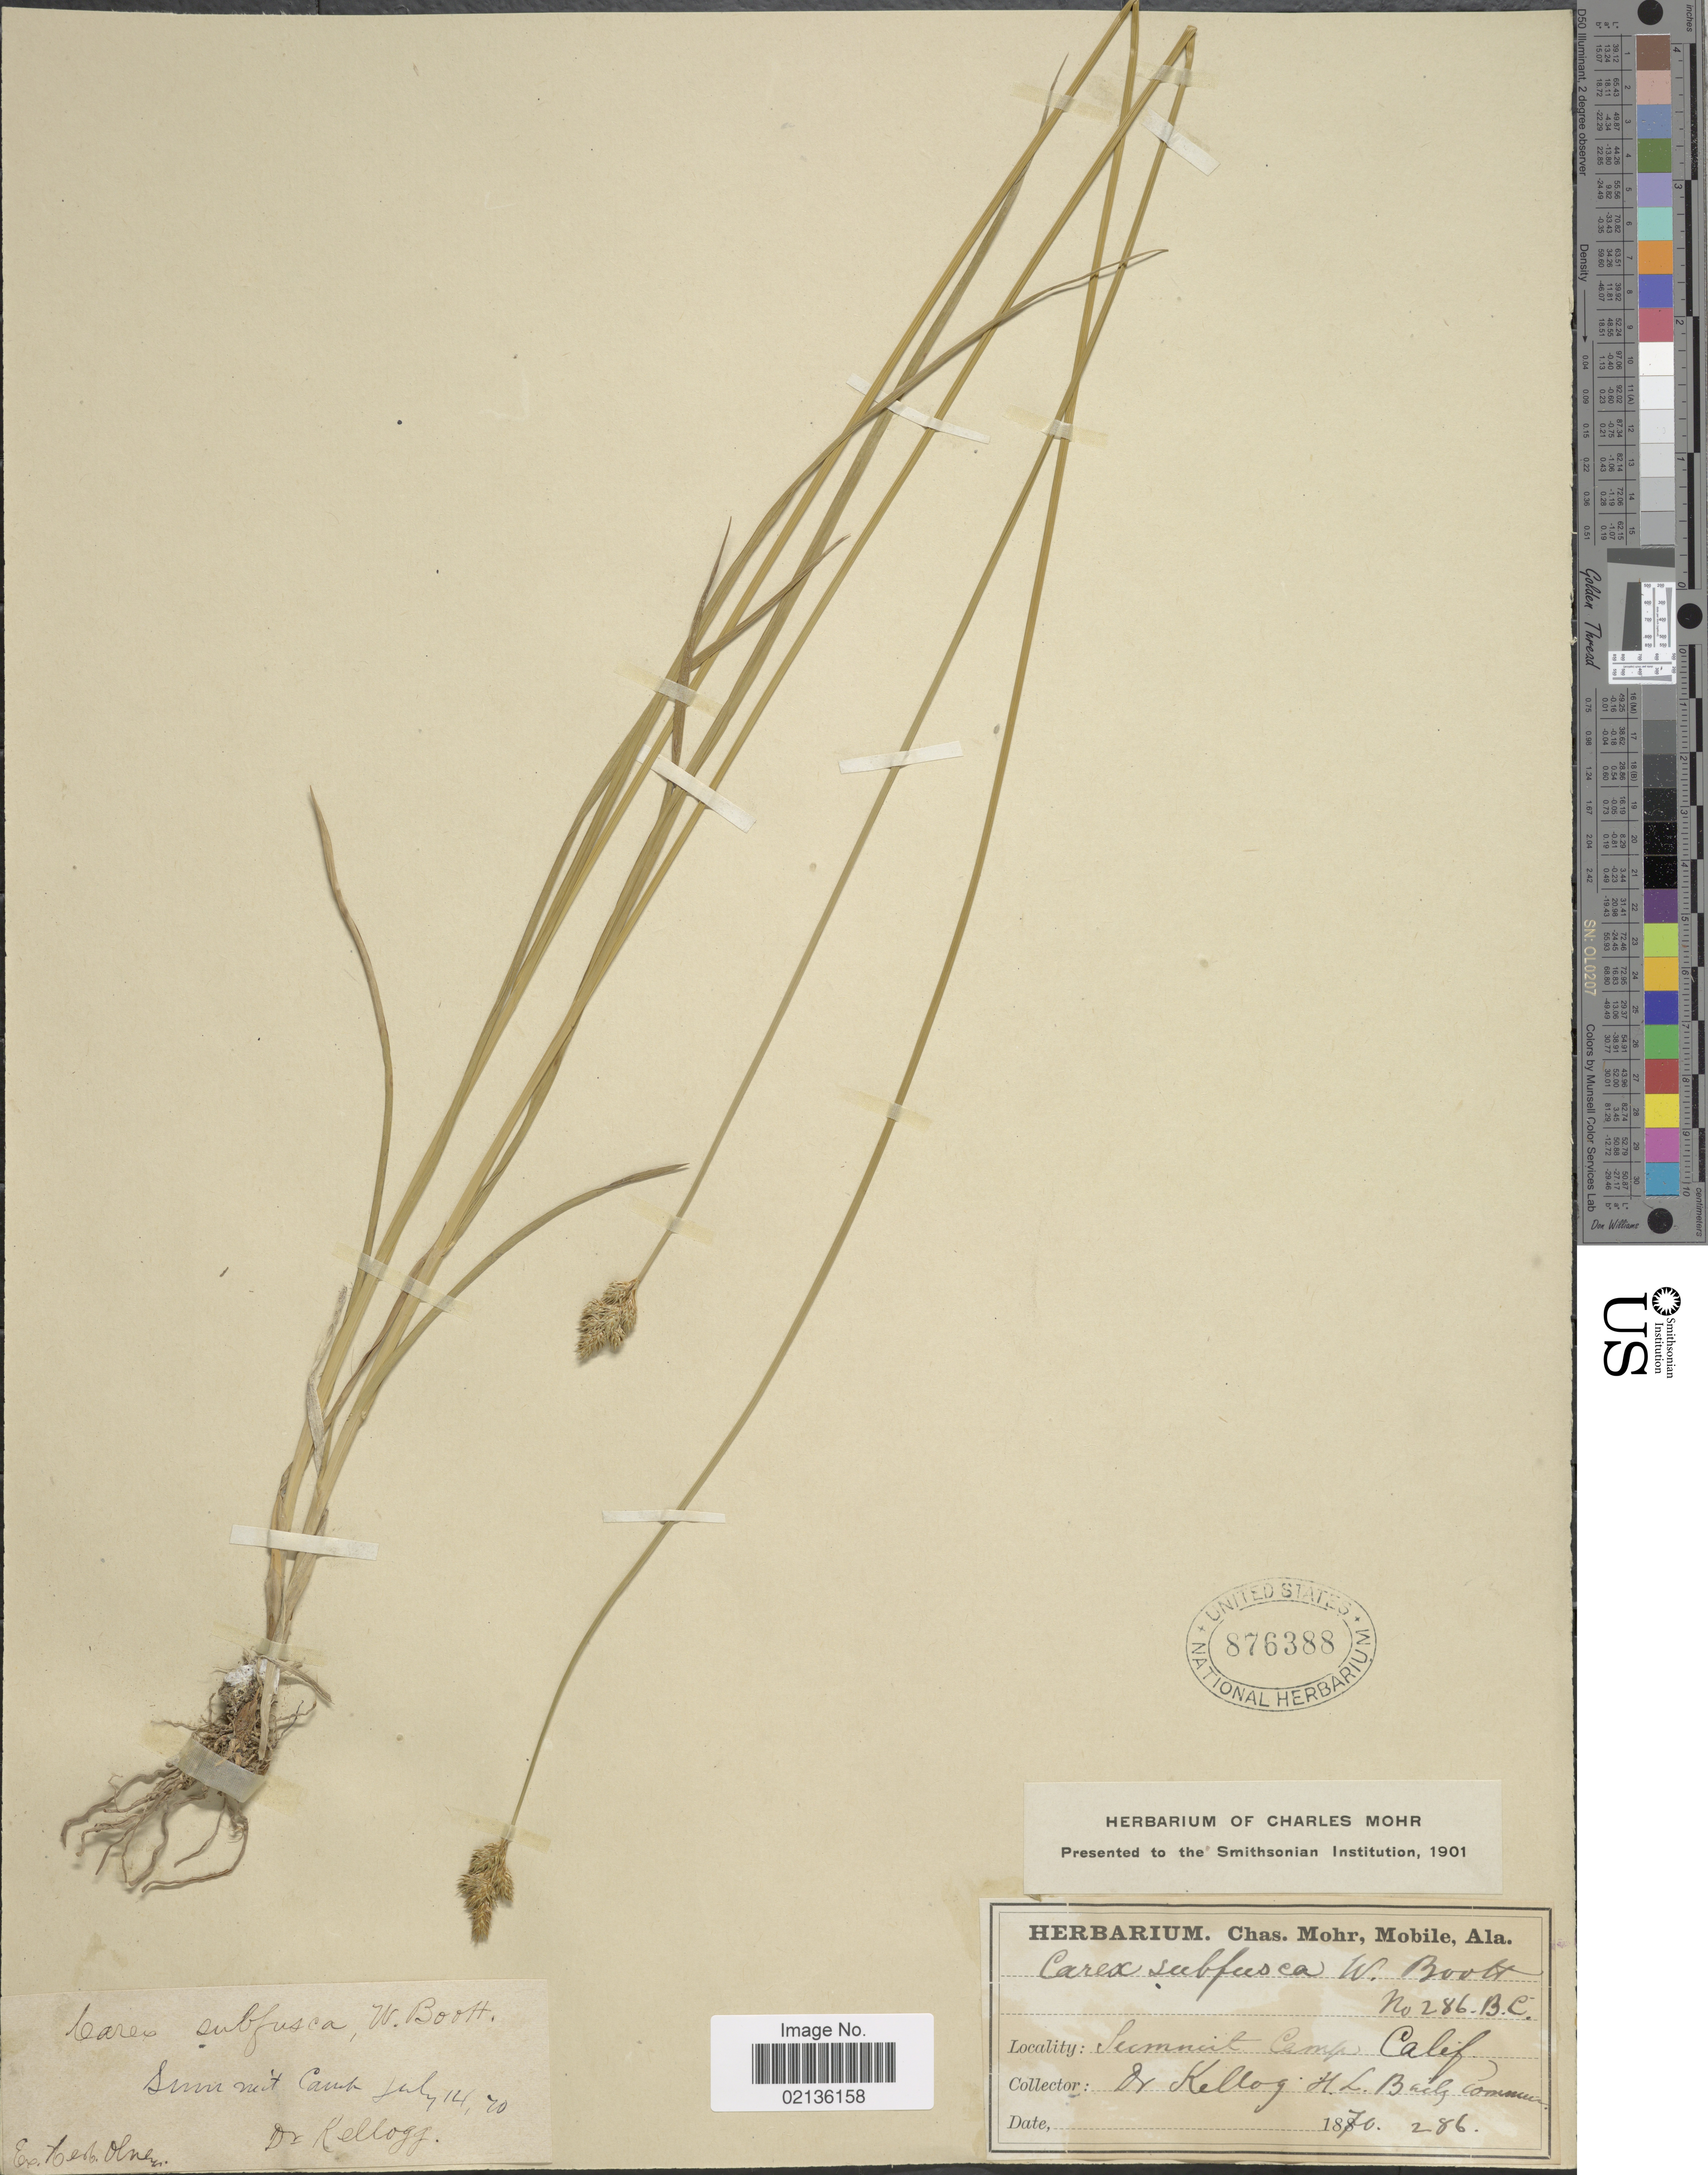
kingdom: Plantae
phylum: Tracheophyta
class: Liliopsida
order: Poales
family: Cyperaceae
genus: Carex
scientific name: Carex subfusca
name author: W. Boott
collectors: -- Kellogg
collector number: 286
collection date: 1870-07-14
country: United States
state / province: California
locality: Summit Camp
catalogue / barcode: US 876388